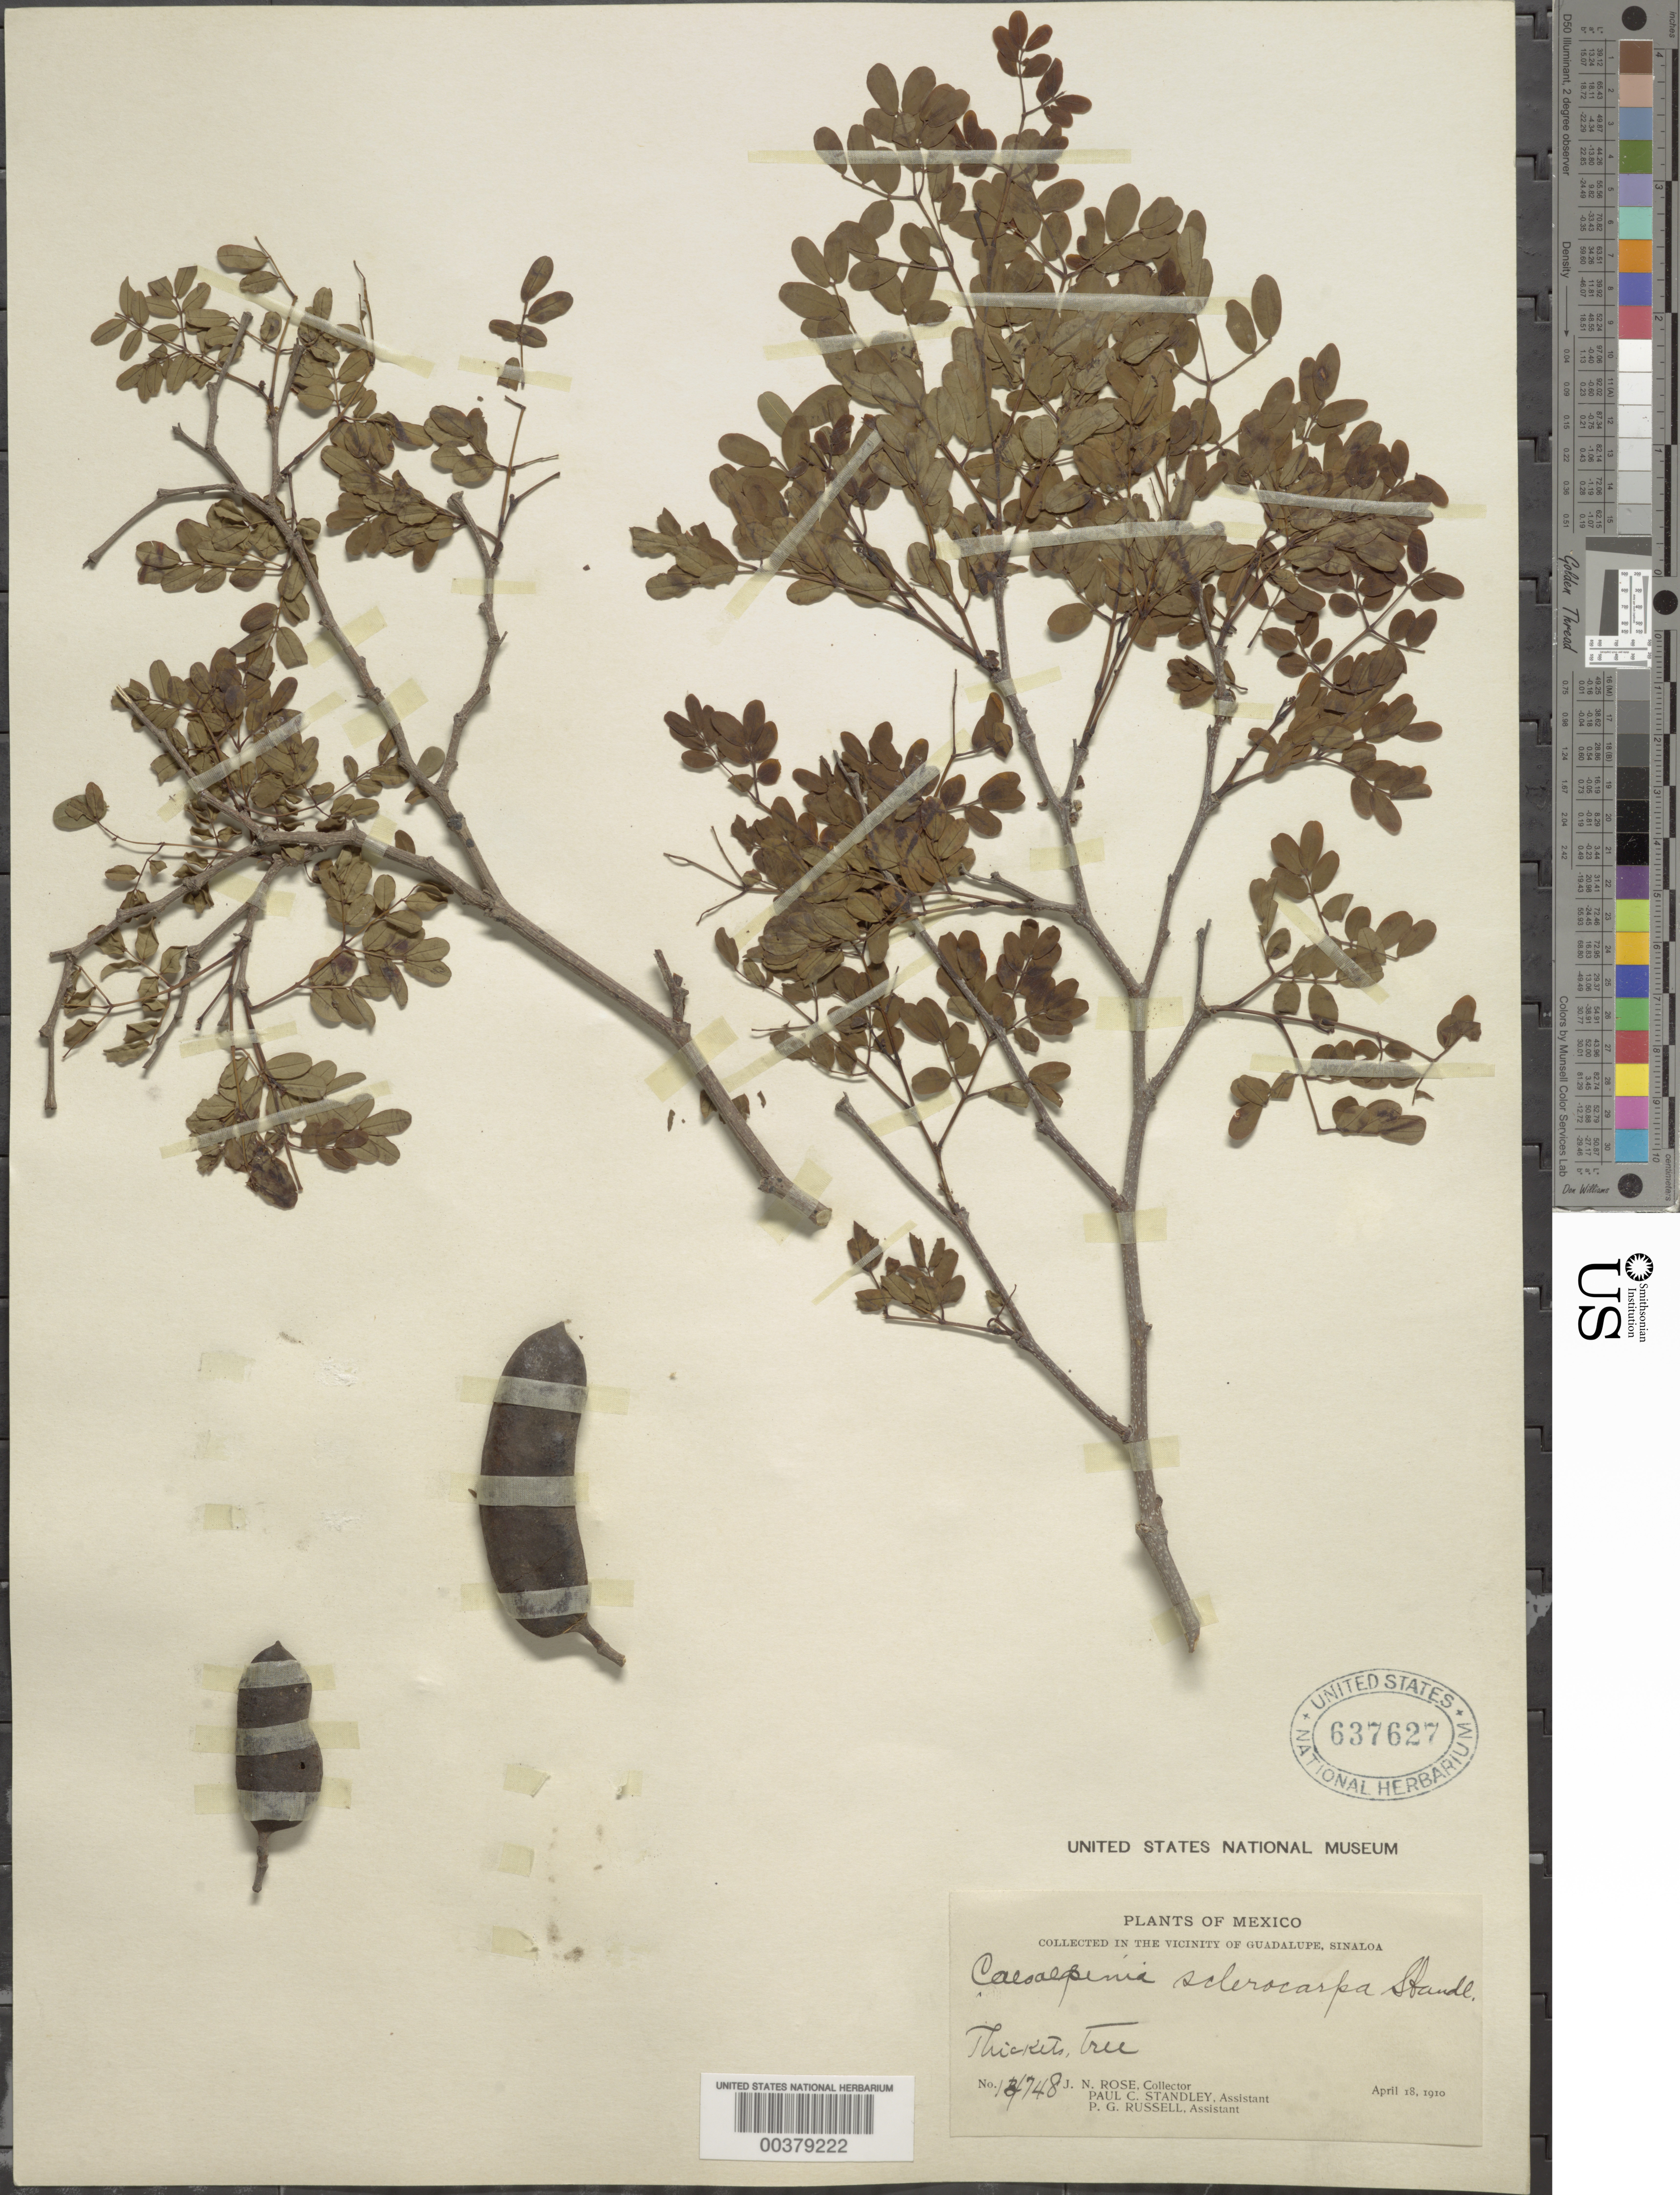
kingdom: Plantae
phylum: Tracheophyta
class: Magnoliopsida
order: Fabales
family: Fabaceae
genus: Libidibia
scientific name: Libidibia sclerocarpa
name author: (Standl.) Britton & Rose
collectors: J. N. Rose, P. C. Standley & P. G. Russell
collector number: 14748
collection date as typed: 18 Apr 1910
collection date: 1910-04-18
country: Mexico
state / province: Sinaloa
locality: Vicinity of Guadalupe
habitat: Thickets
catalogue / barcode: US 637627